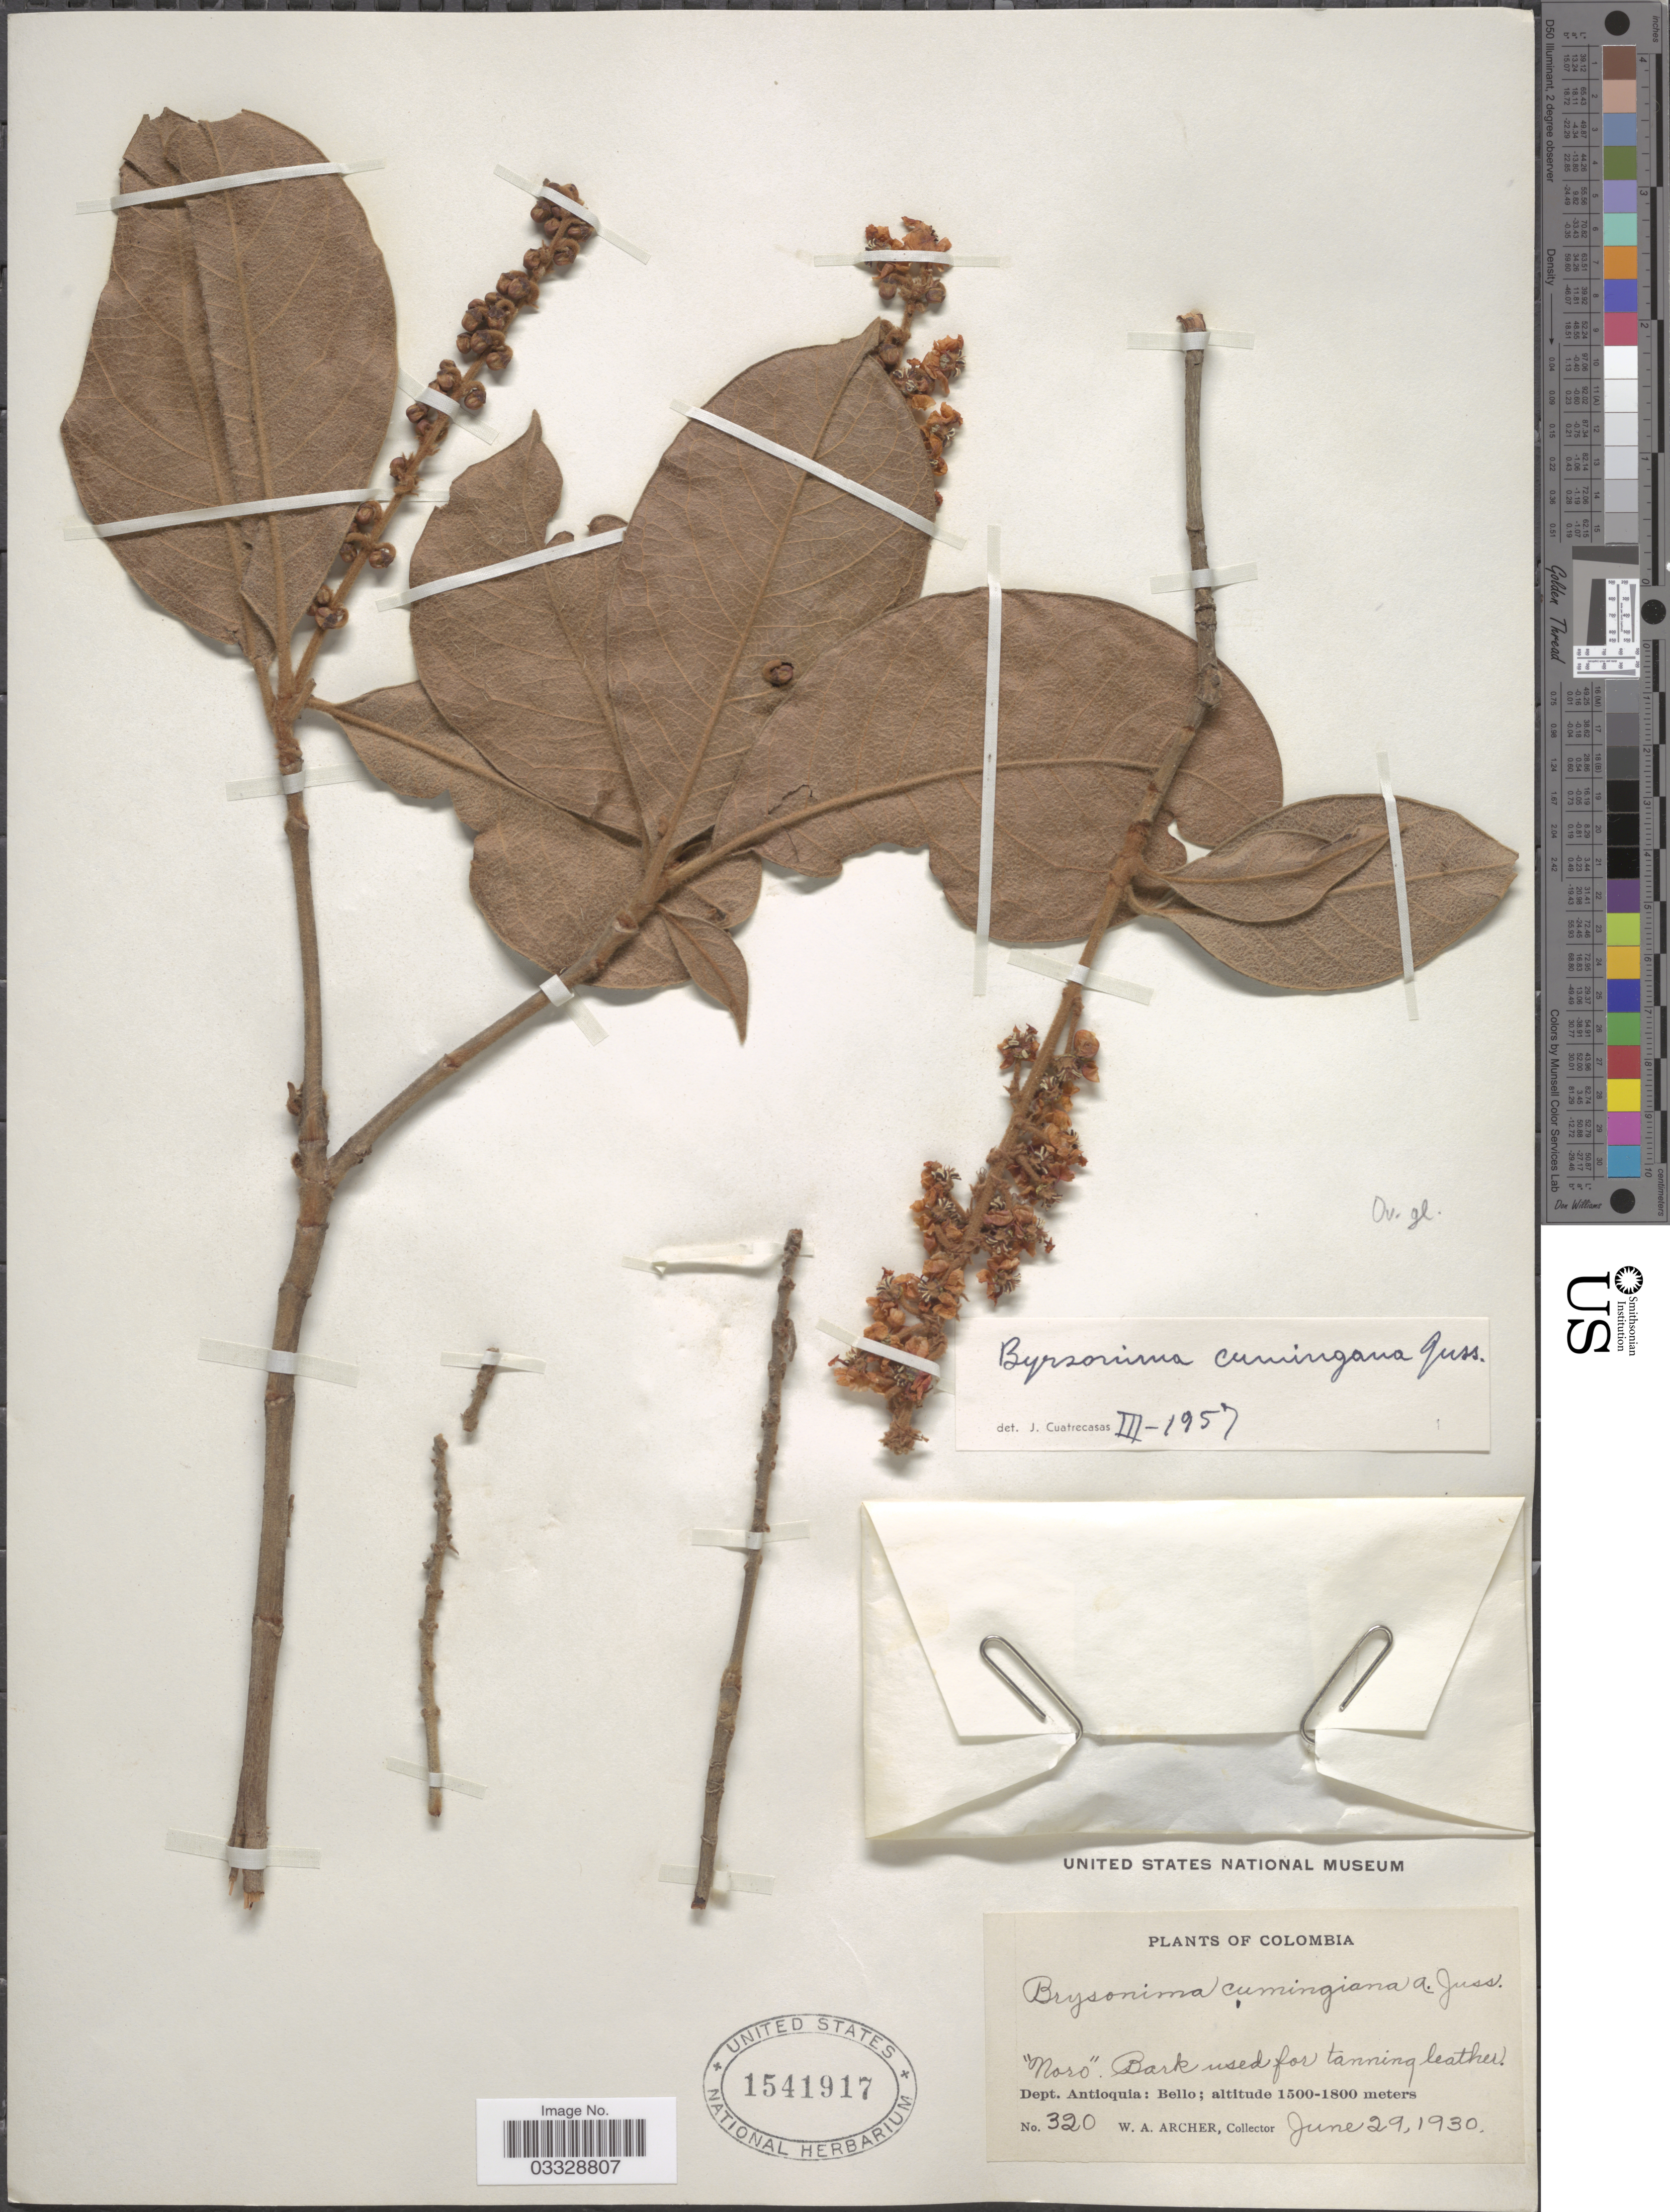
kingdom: Plantae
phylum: Tracheophyta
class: Magnoliopsida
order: Malpighiales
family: Malpighiaceae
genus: Byrsonima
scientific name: Byrsonima cumingiana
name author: A. Juss.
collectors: W. Archer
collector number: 320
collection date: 1930-06-29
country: Colombia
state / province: Antioquia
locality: Dept. Antioquia: Bello.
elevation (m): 1500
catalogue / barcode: US 1541917